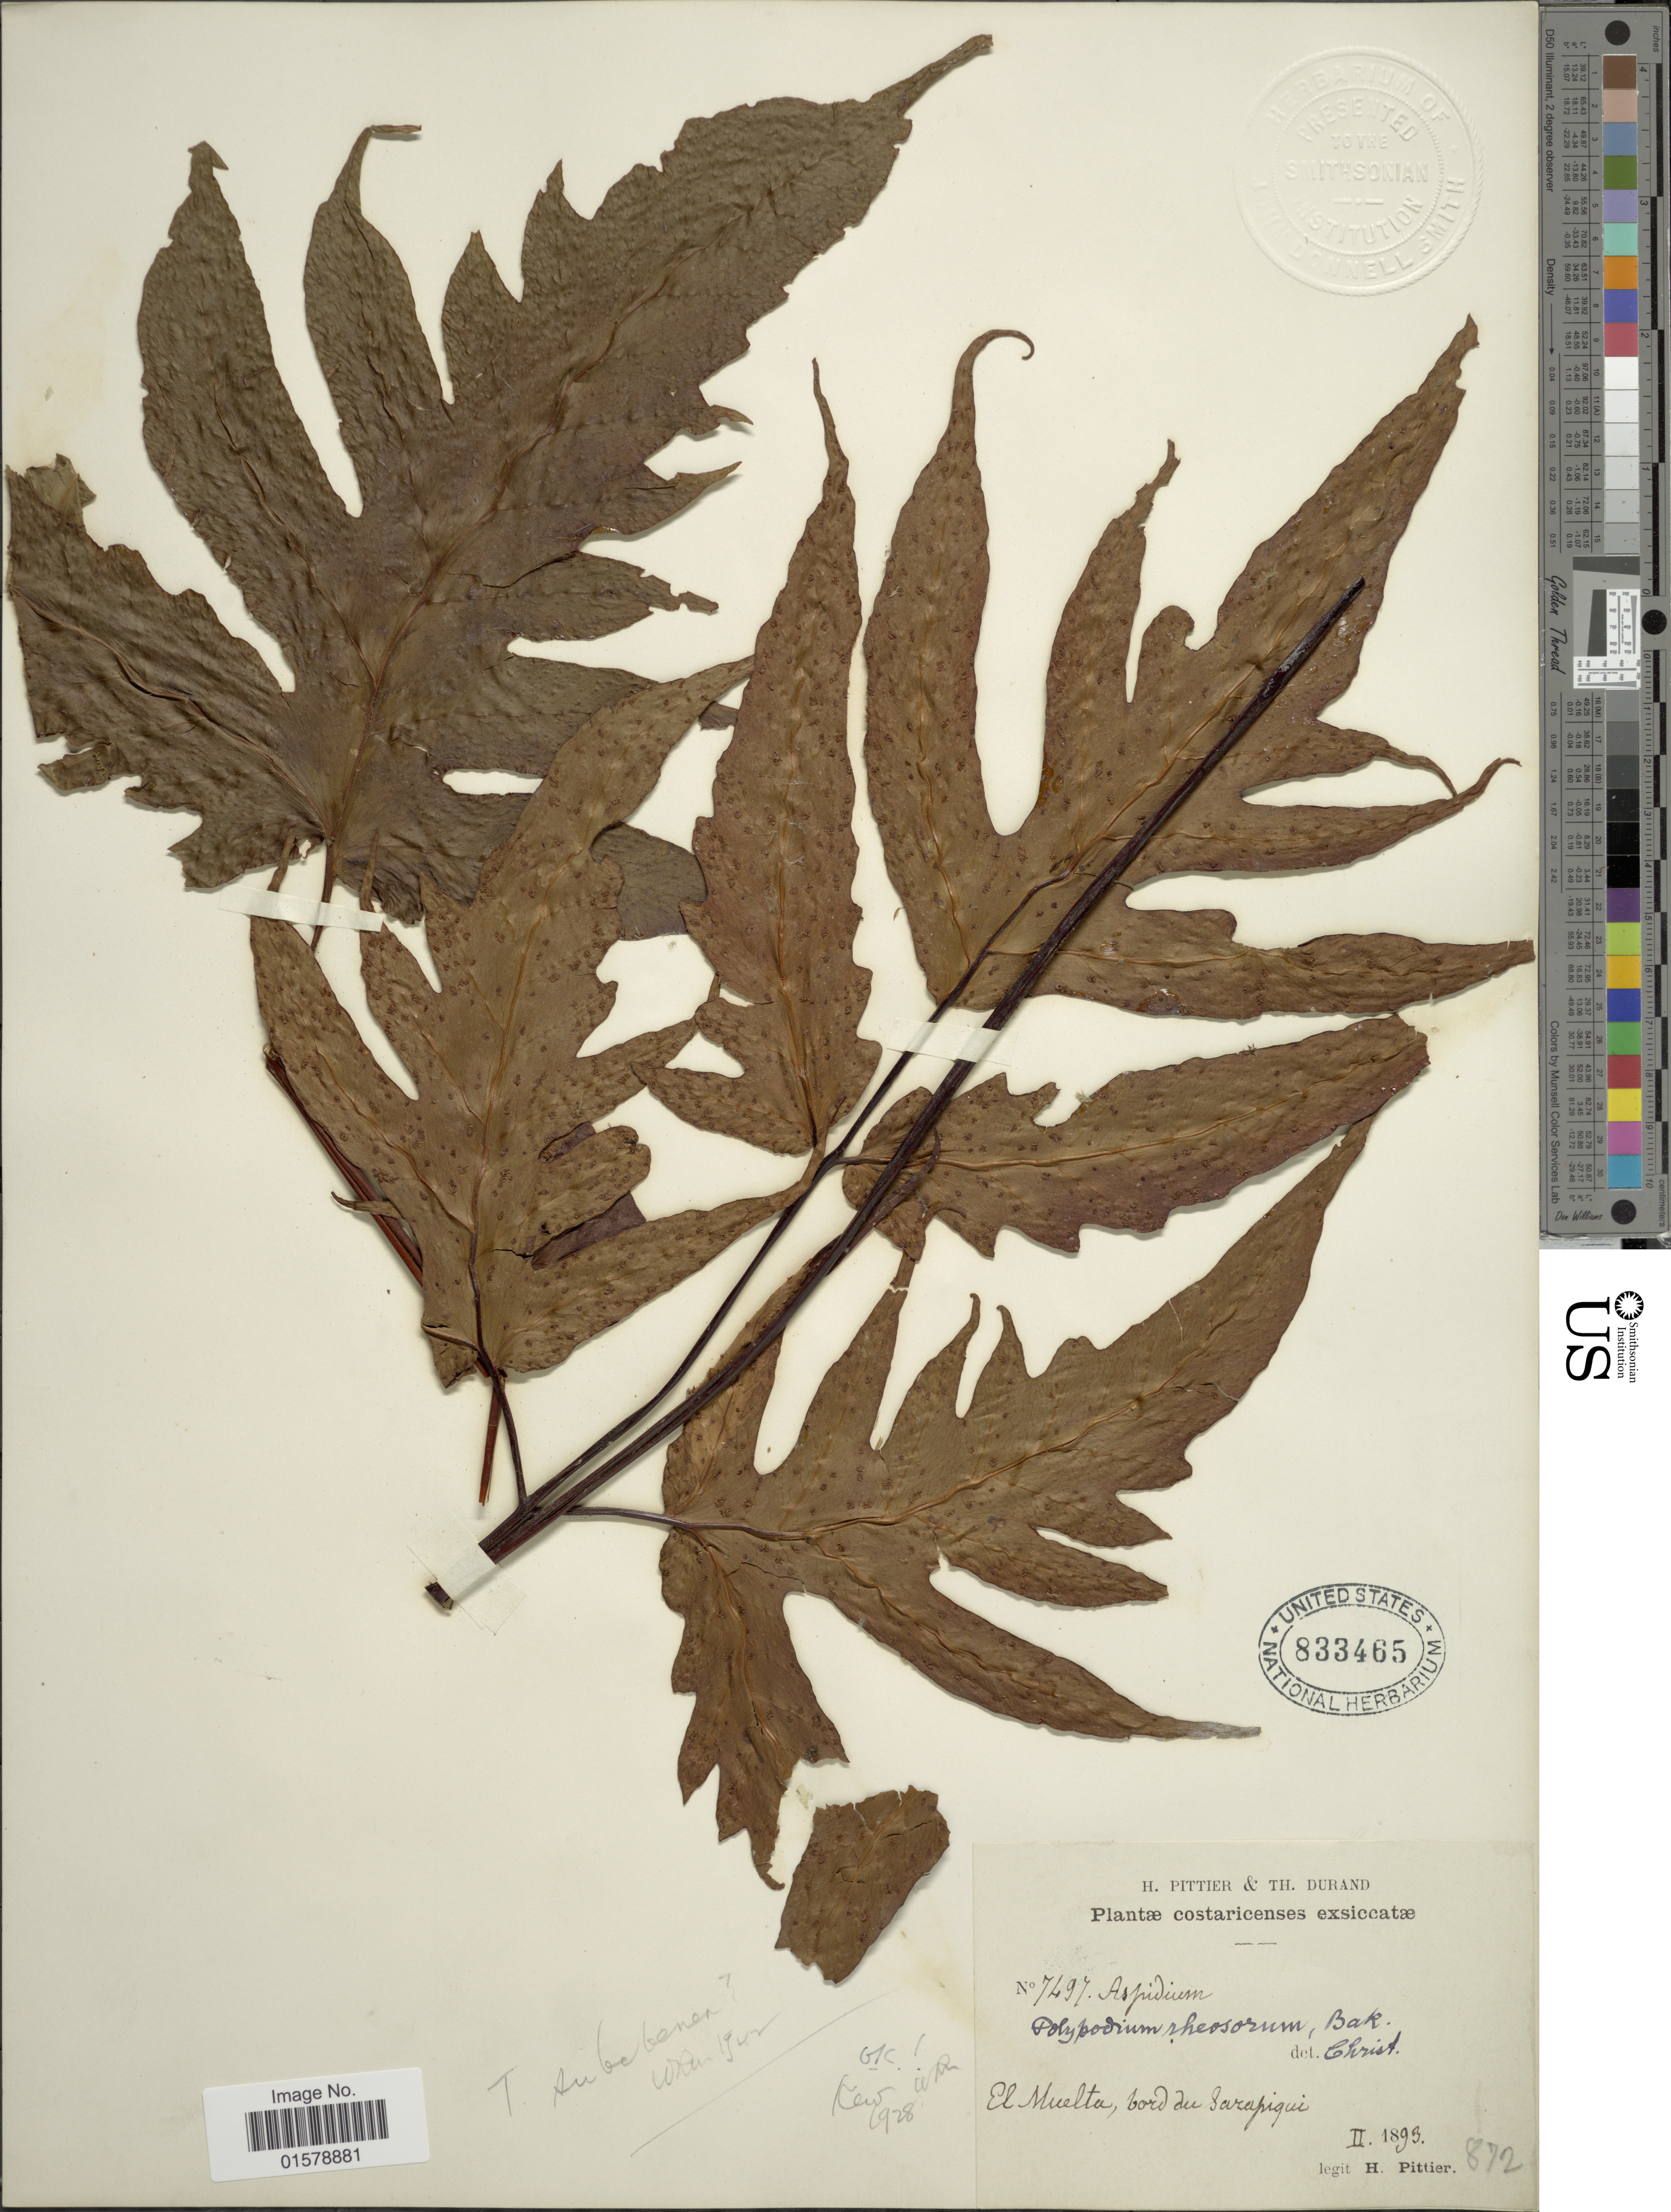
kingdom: Plantae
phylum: Tracheophyta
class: Polypodiopsida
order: Polypodiales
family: Tectariaceae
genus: Tectaria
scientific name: Tectaria subebenea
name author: (Christ) C. Chr.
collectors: H. F. Pittier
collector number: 7497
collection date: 1893-02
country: Costa Rica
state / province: Heredia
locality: El Muelta, Bord du Sarapiquí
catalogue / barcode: US 833465